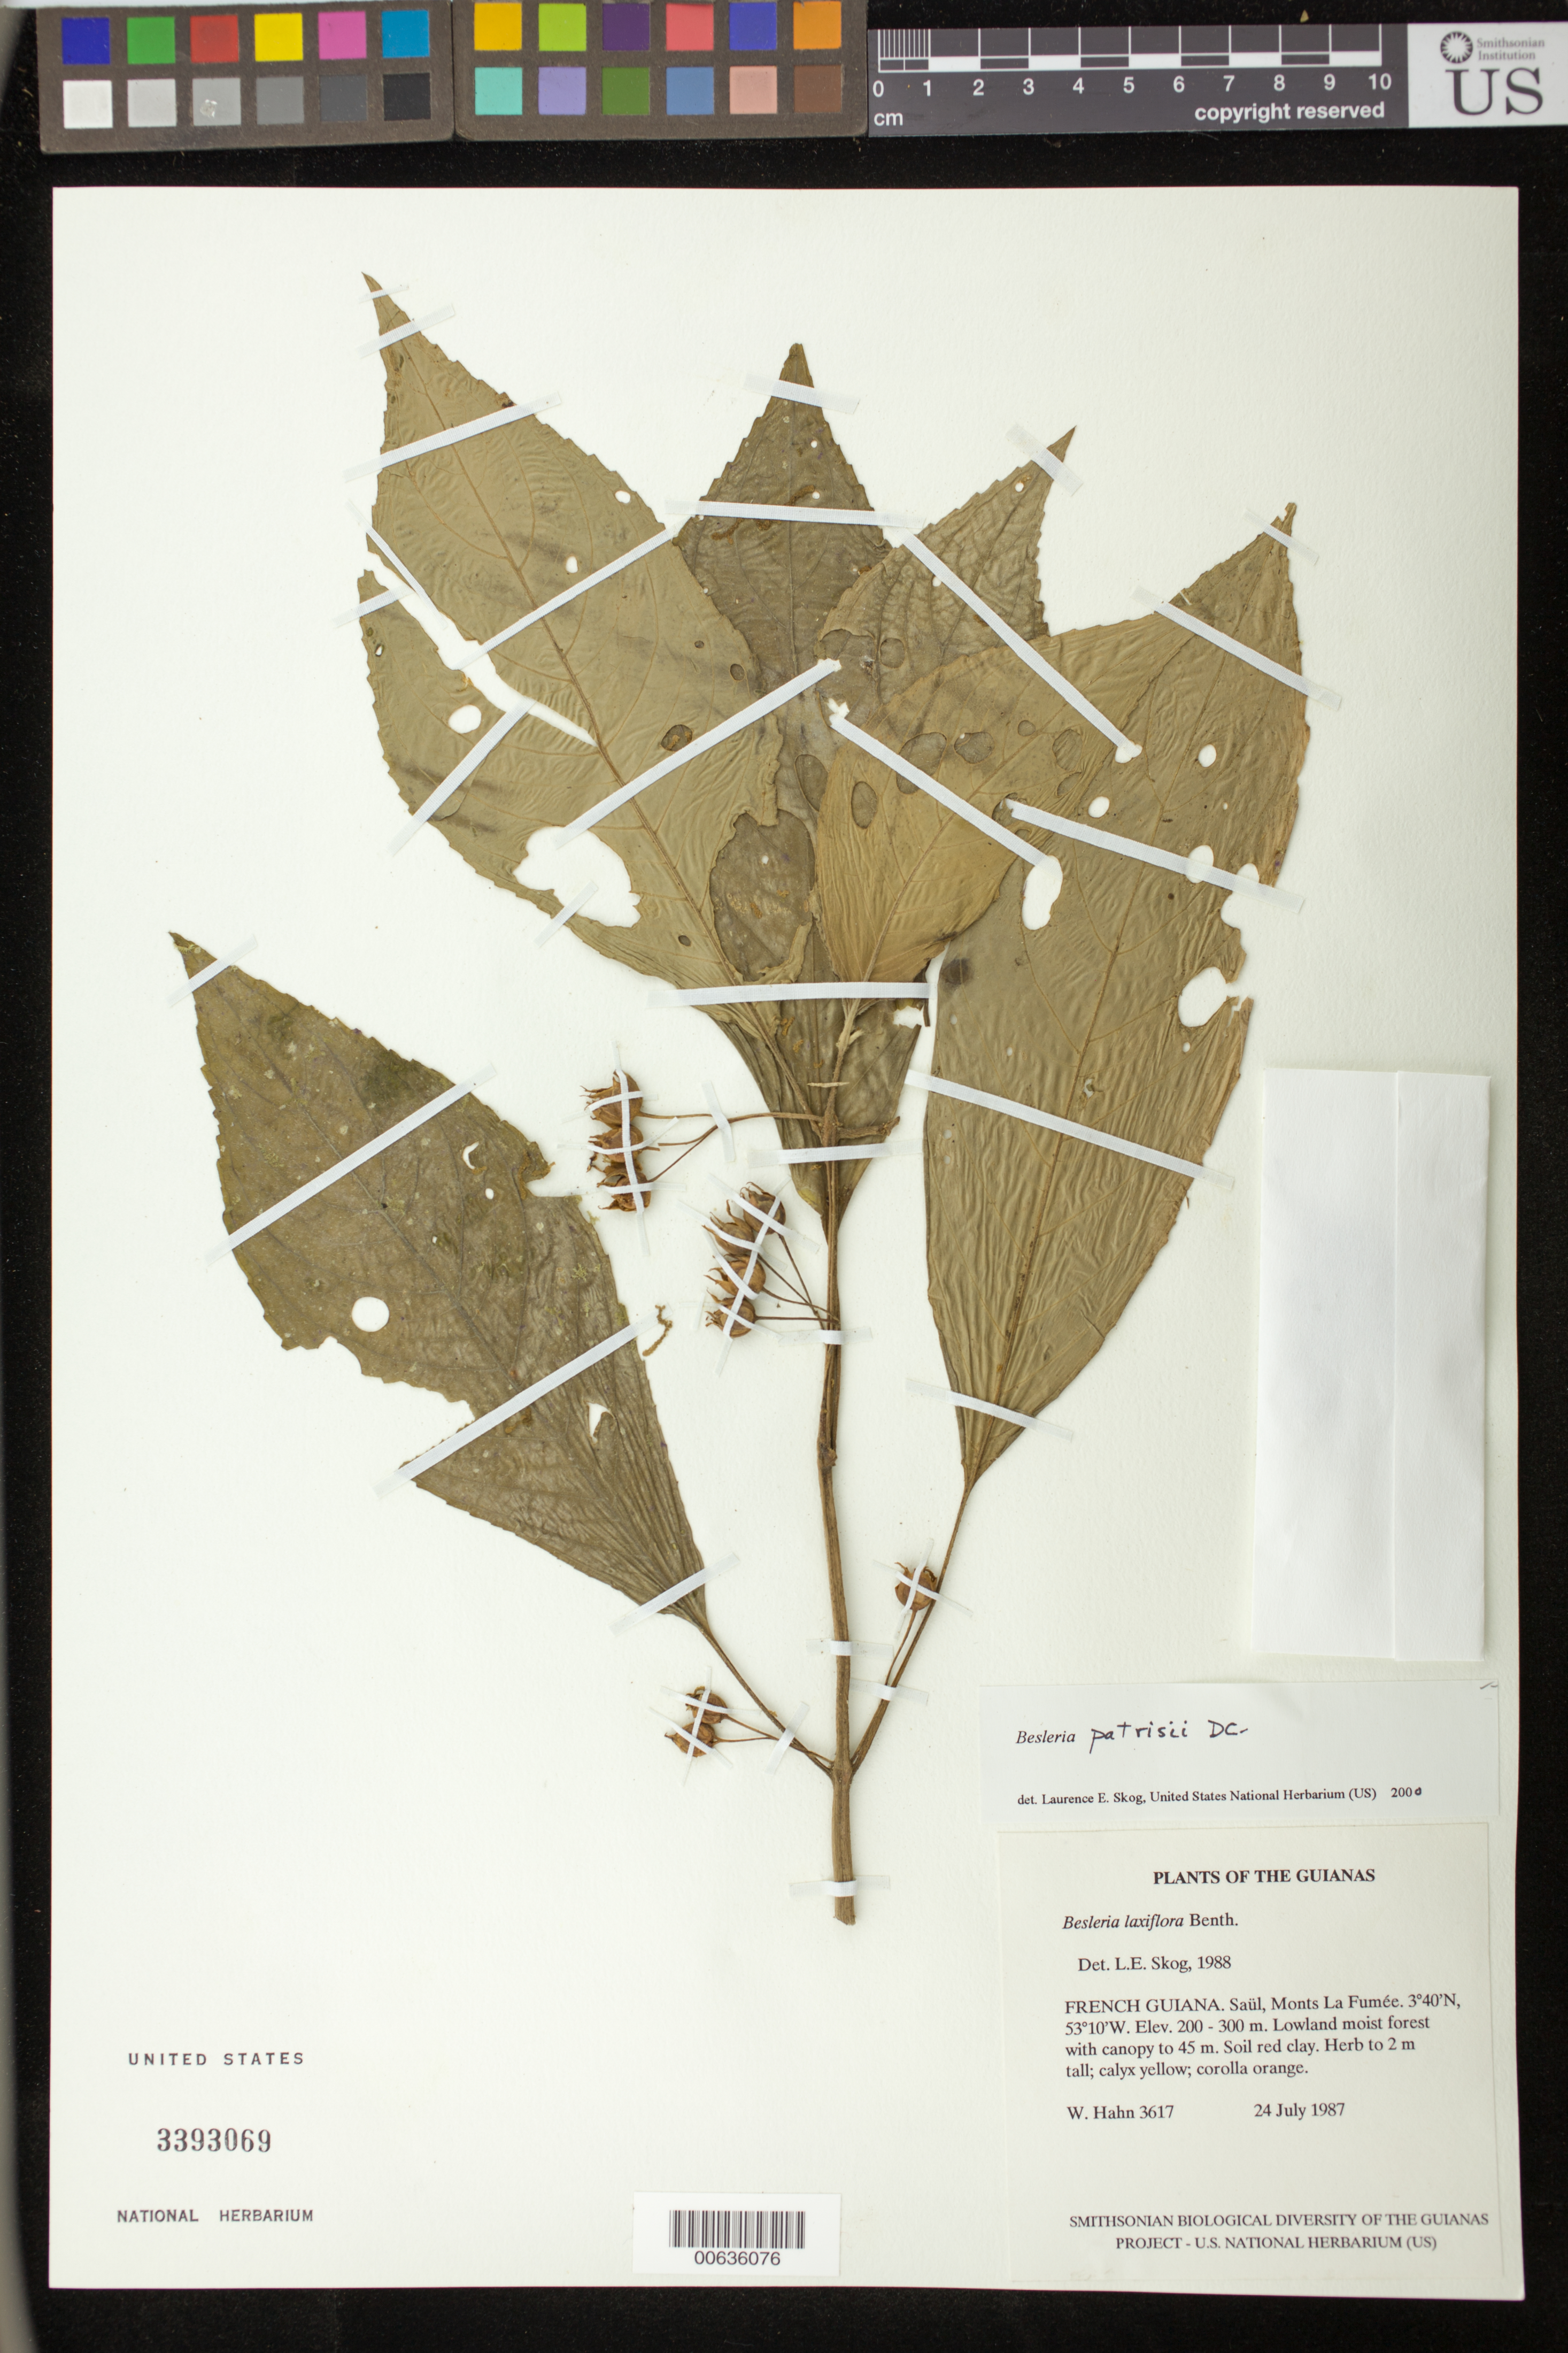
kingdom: Plantae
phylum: Tracheophyta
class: Magnoliopsida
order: Lamiales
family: Gesneriaceae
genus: Besleria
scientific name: Besleria laxiflora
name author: Benth.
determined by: Skog, Laurence E.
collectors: W. Hahn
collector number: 3617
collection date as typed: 24 July 1987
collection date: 1987-07-24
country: French Guiana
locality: Saül, Monts La Fumée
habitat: Lowland moist forest with canopy to 45 m. Soil red clay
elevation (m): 200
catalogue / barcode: US 3393069